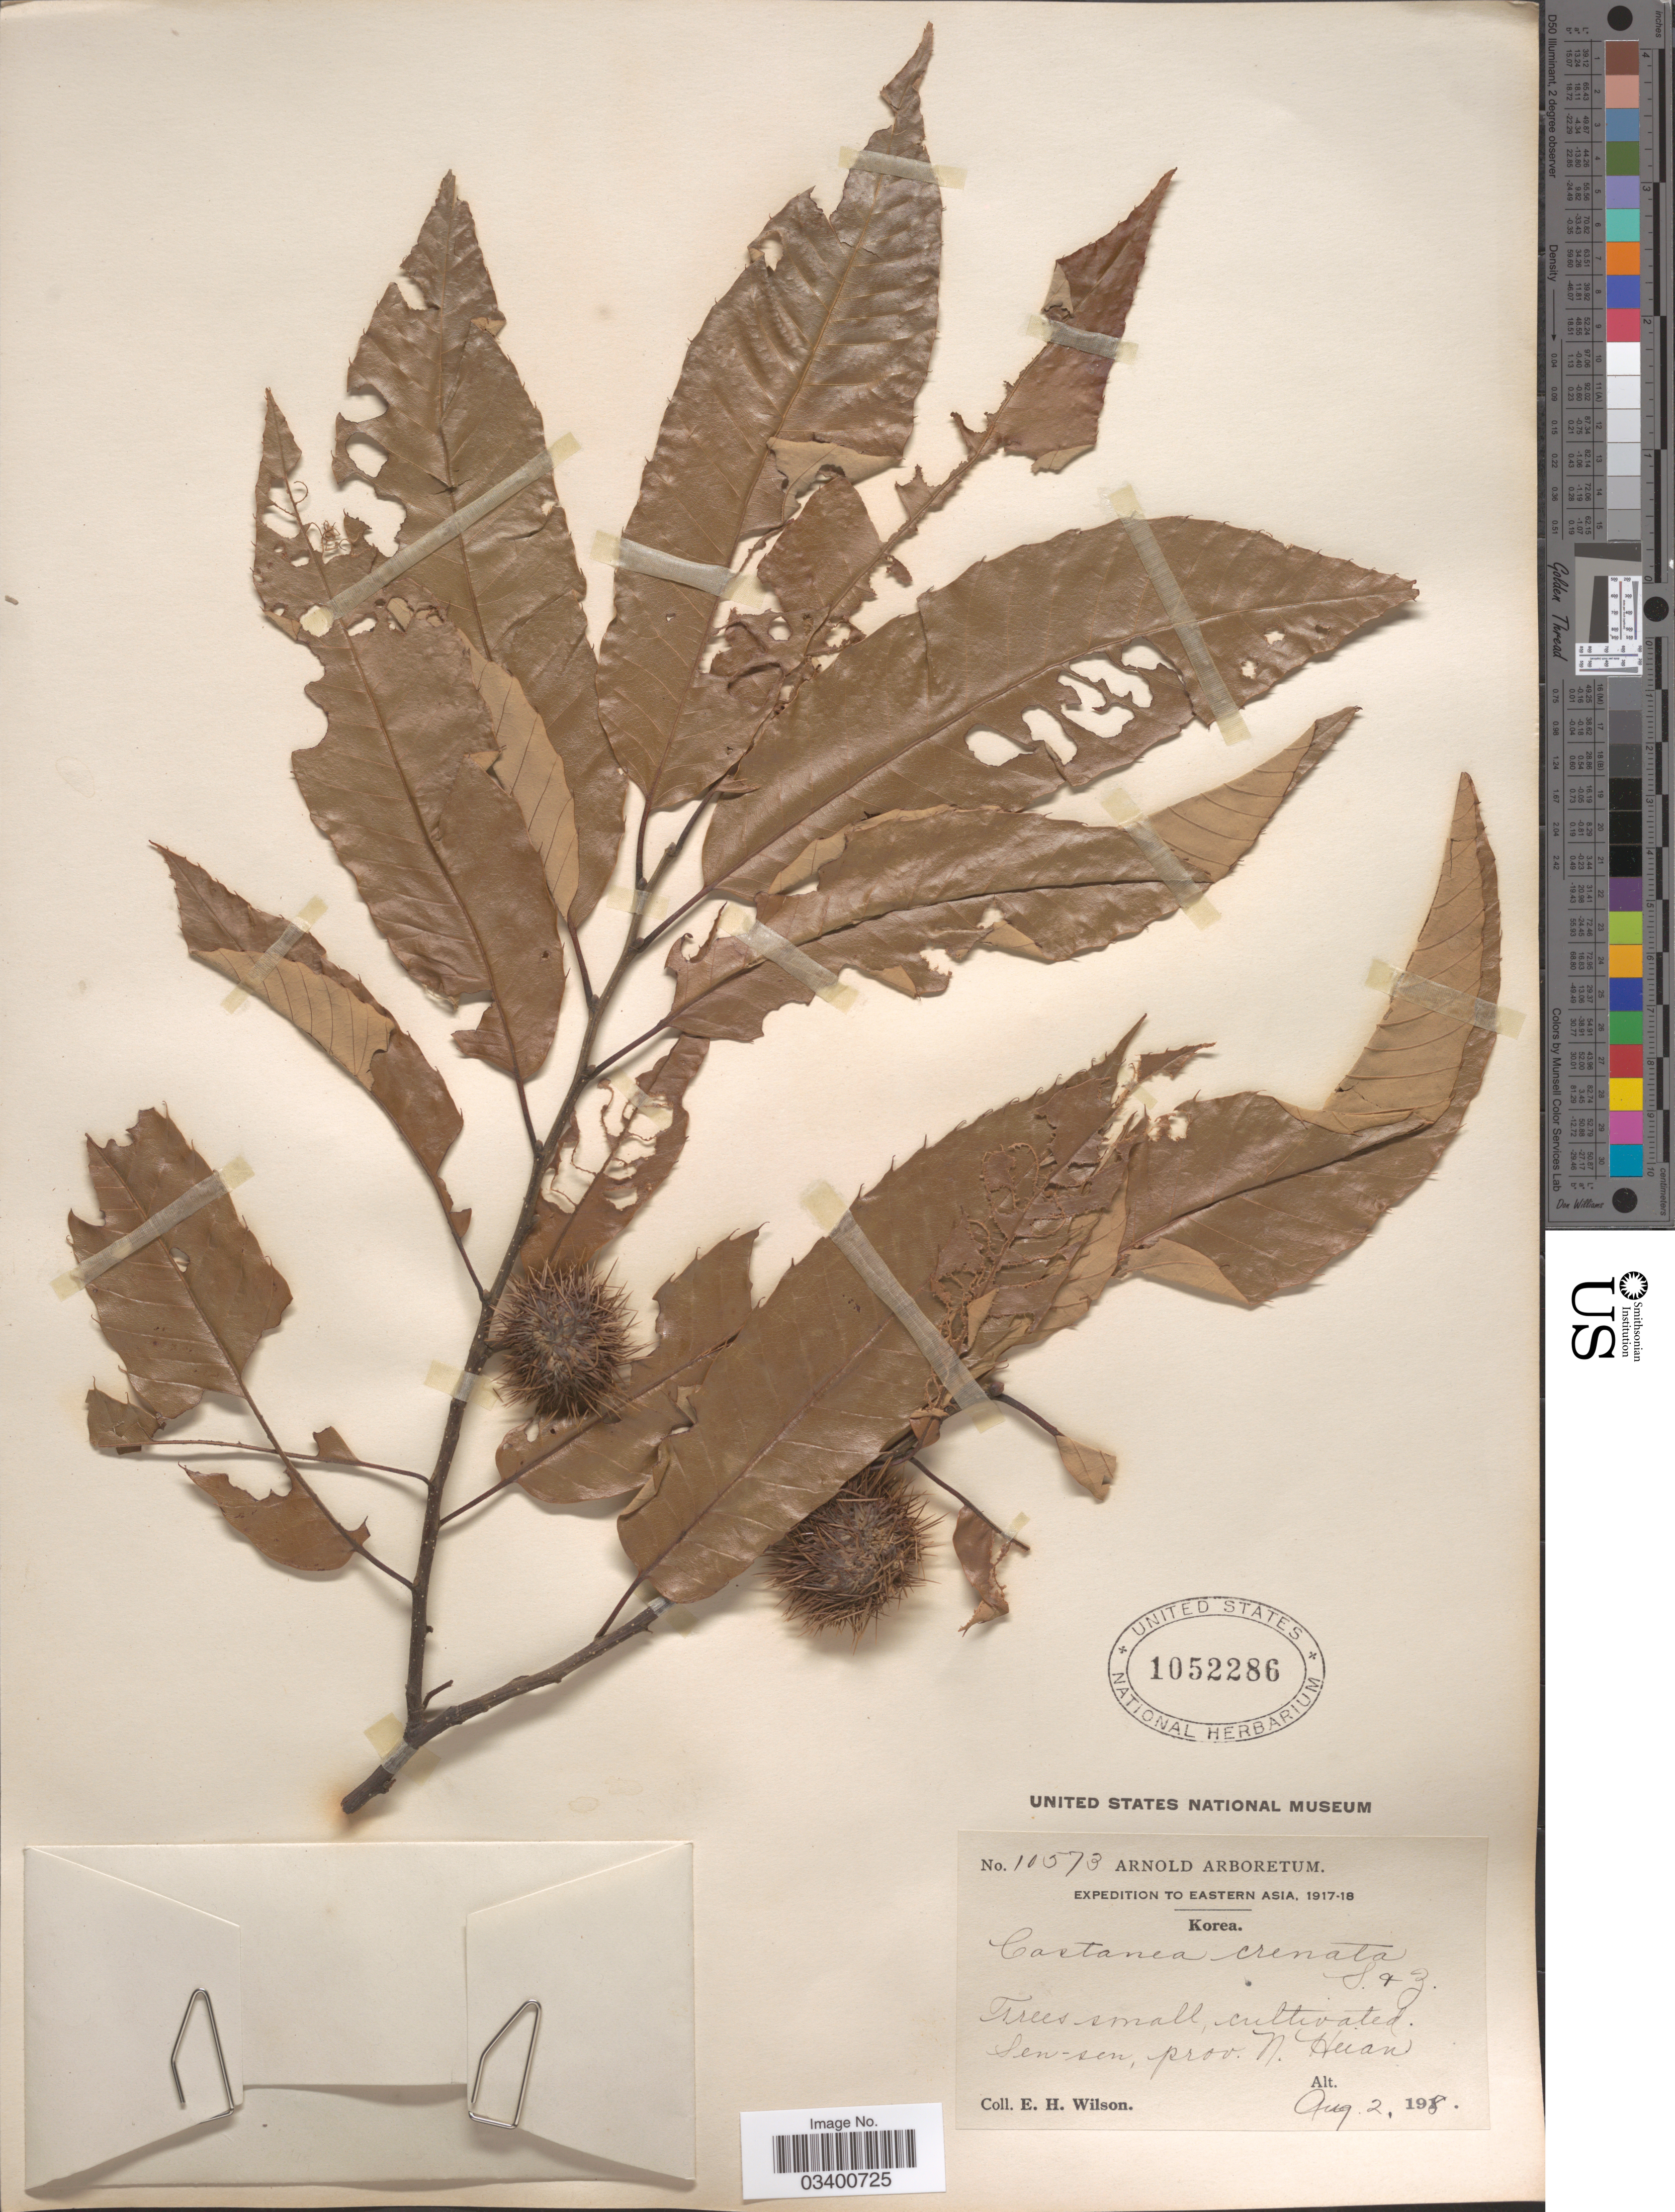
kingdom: Plantae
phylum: Tracheophyta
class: Magnoliopsida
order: Fagales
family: Fagaceae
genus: Castanea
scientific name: Castanea crenata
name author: Siebold & Zucc.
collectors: E. Wilson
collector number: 10573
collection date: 1918-08-02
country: South Korea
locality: Sen-sen, prov. N. Huan.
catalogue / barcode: US 1052286